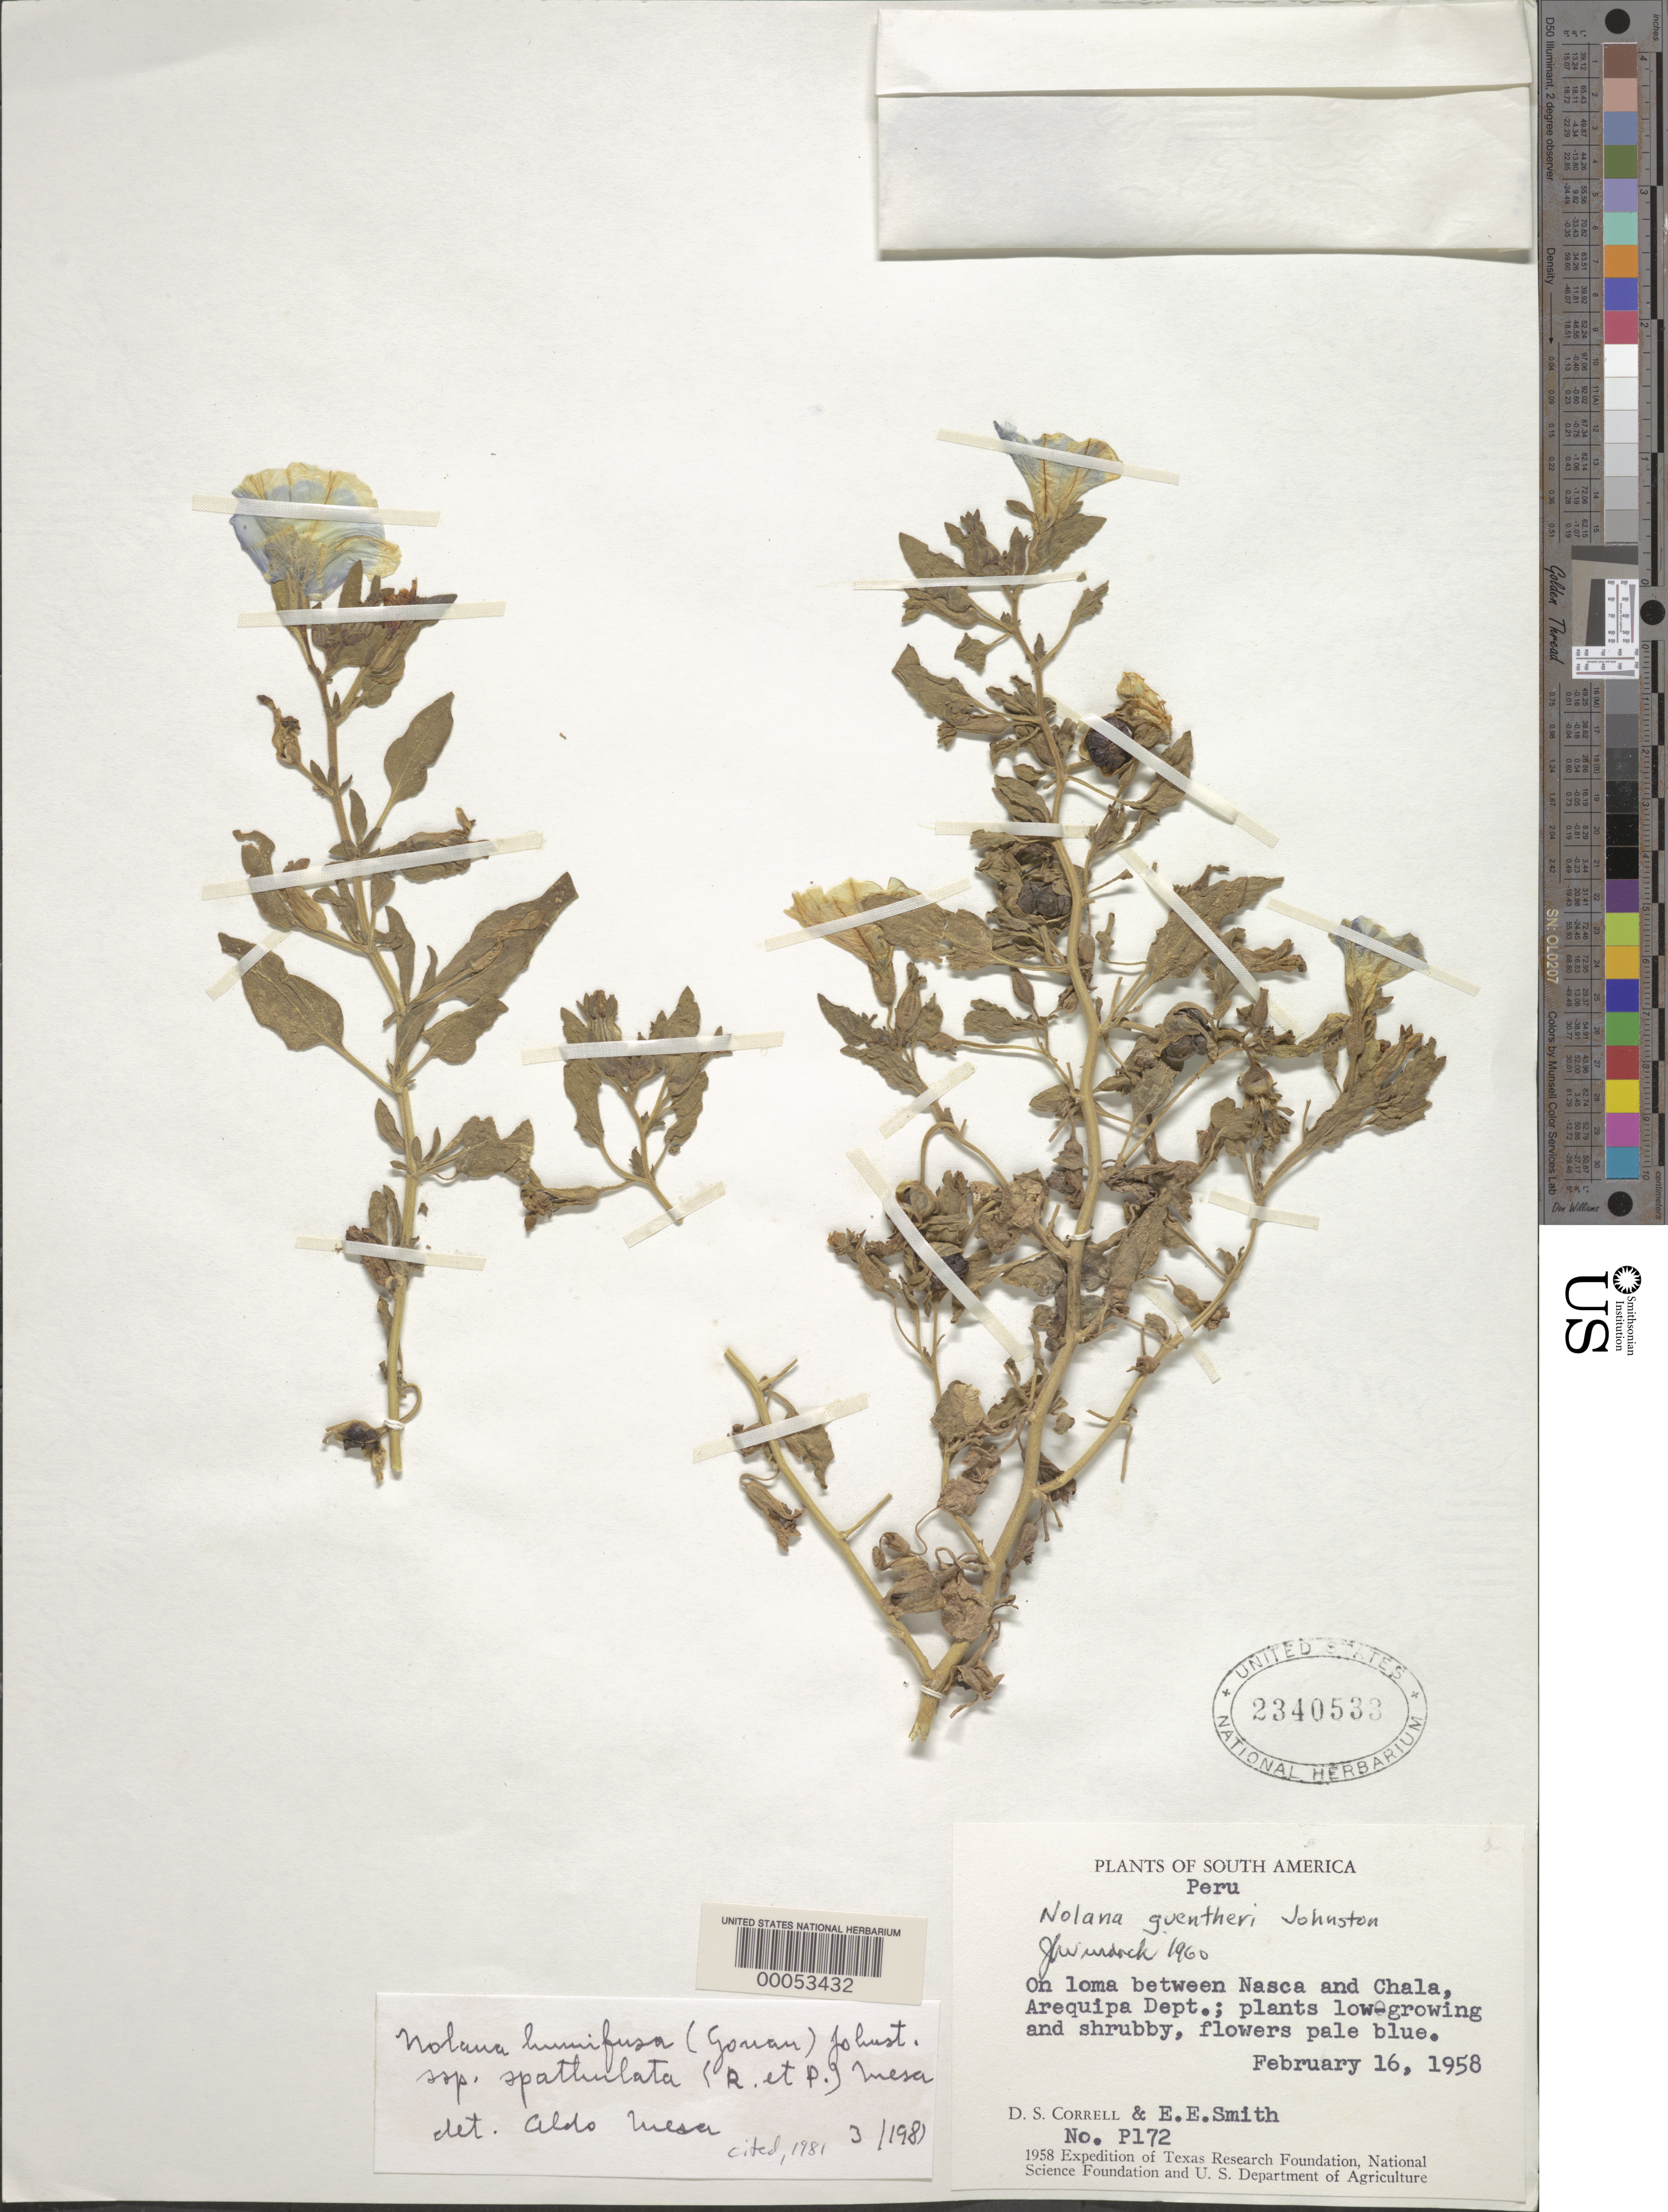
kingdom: Plantae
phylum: Tracheophyta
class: Magnoliopsida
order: Solanales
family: Solanaceae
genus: Nolana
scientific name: Nolana humifusa subsp. spathulata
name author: (Ruiz & Pav.) Mesa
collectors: D. S. Correll & E. E. Smith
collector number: P172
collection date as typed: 16 Feb 1958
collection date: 1958-02-16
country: Peru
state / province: Arequipa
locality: on loma between Nasca and Chala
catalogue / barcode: US 2340533